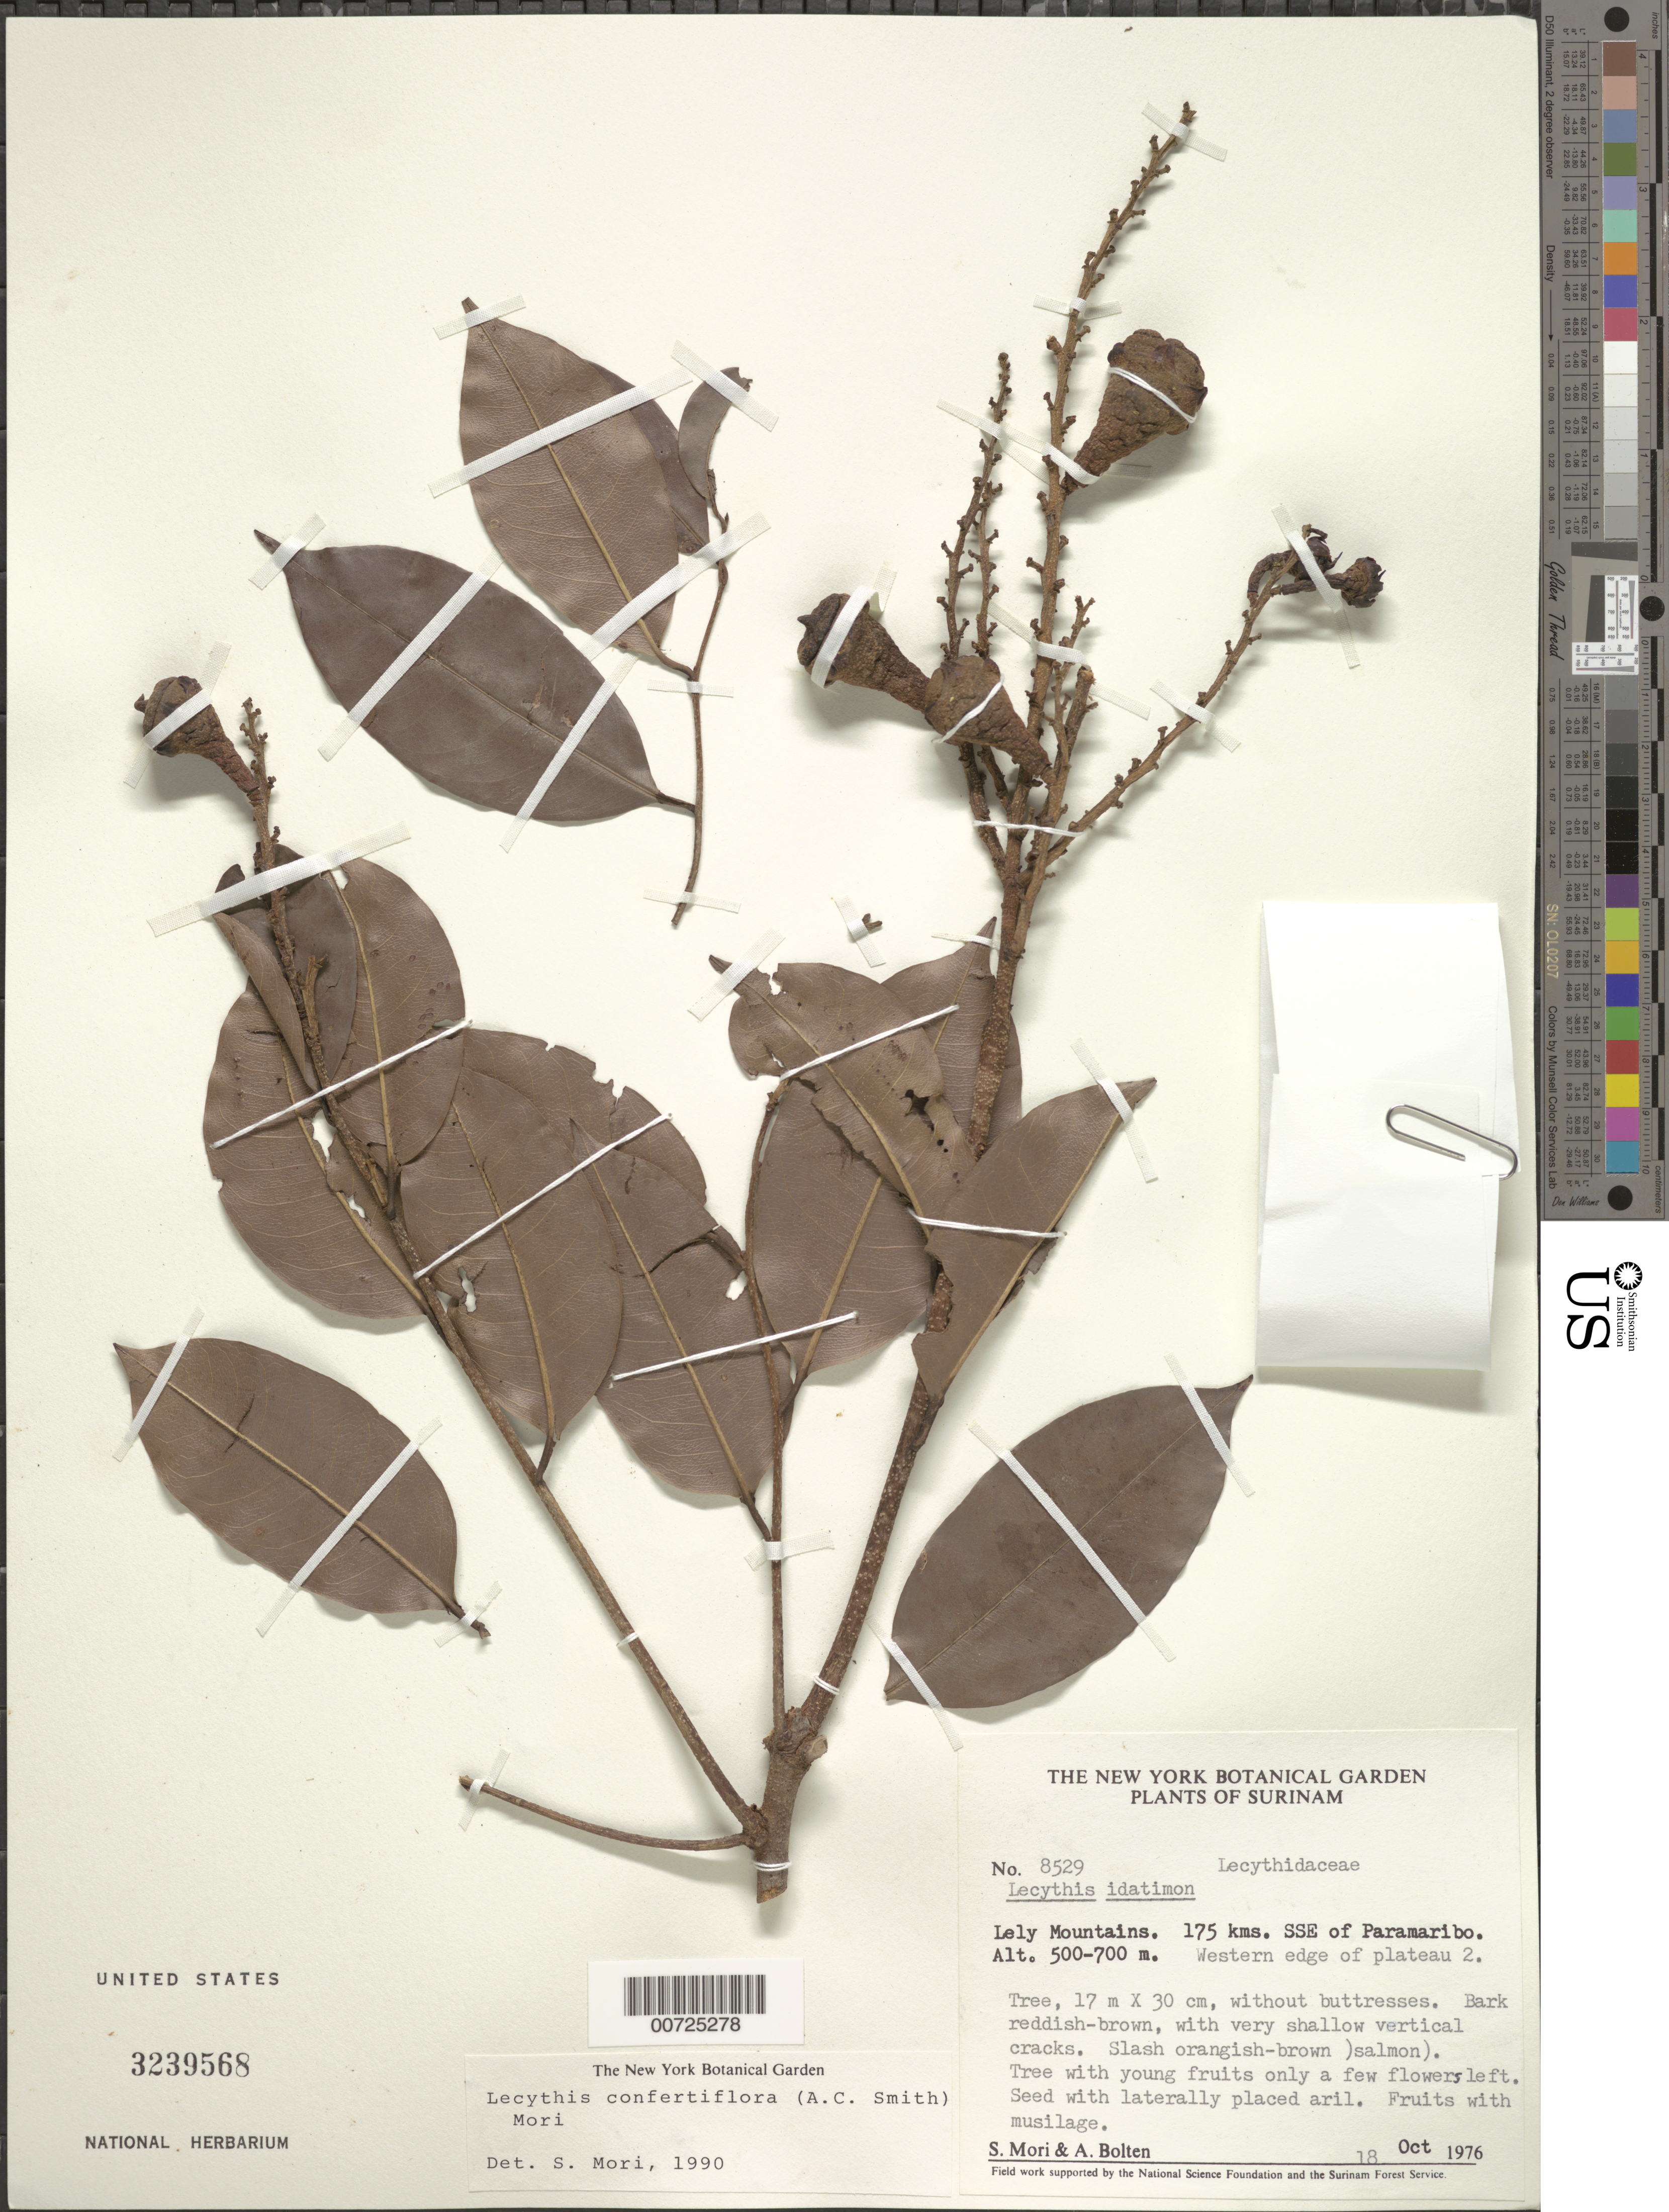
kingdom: Plantae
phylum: Tracheophyta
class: Magnoliopsida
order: Ericales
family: Lecythidaceae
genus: Lecythis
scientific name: Lecythis confertiflora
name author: (A.C. Sm.) S.A. Mori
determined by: Mori, Scott A.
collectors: S. Mori & A. Bolten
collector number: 8529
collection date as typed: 18-Oct-76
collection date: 1976-10-18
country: Suriname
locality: Lely Mts., 175 km SSE of Paramaribo, western edge of plateau 2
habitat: Edge of plateau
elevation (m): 500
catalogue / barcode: US 3239568